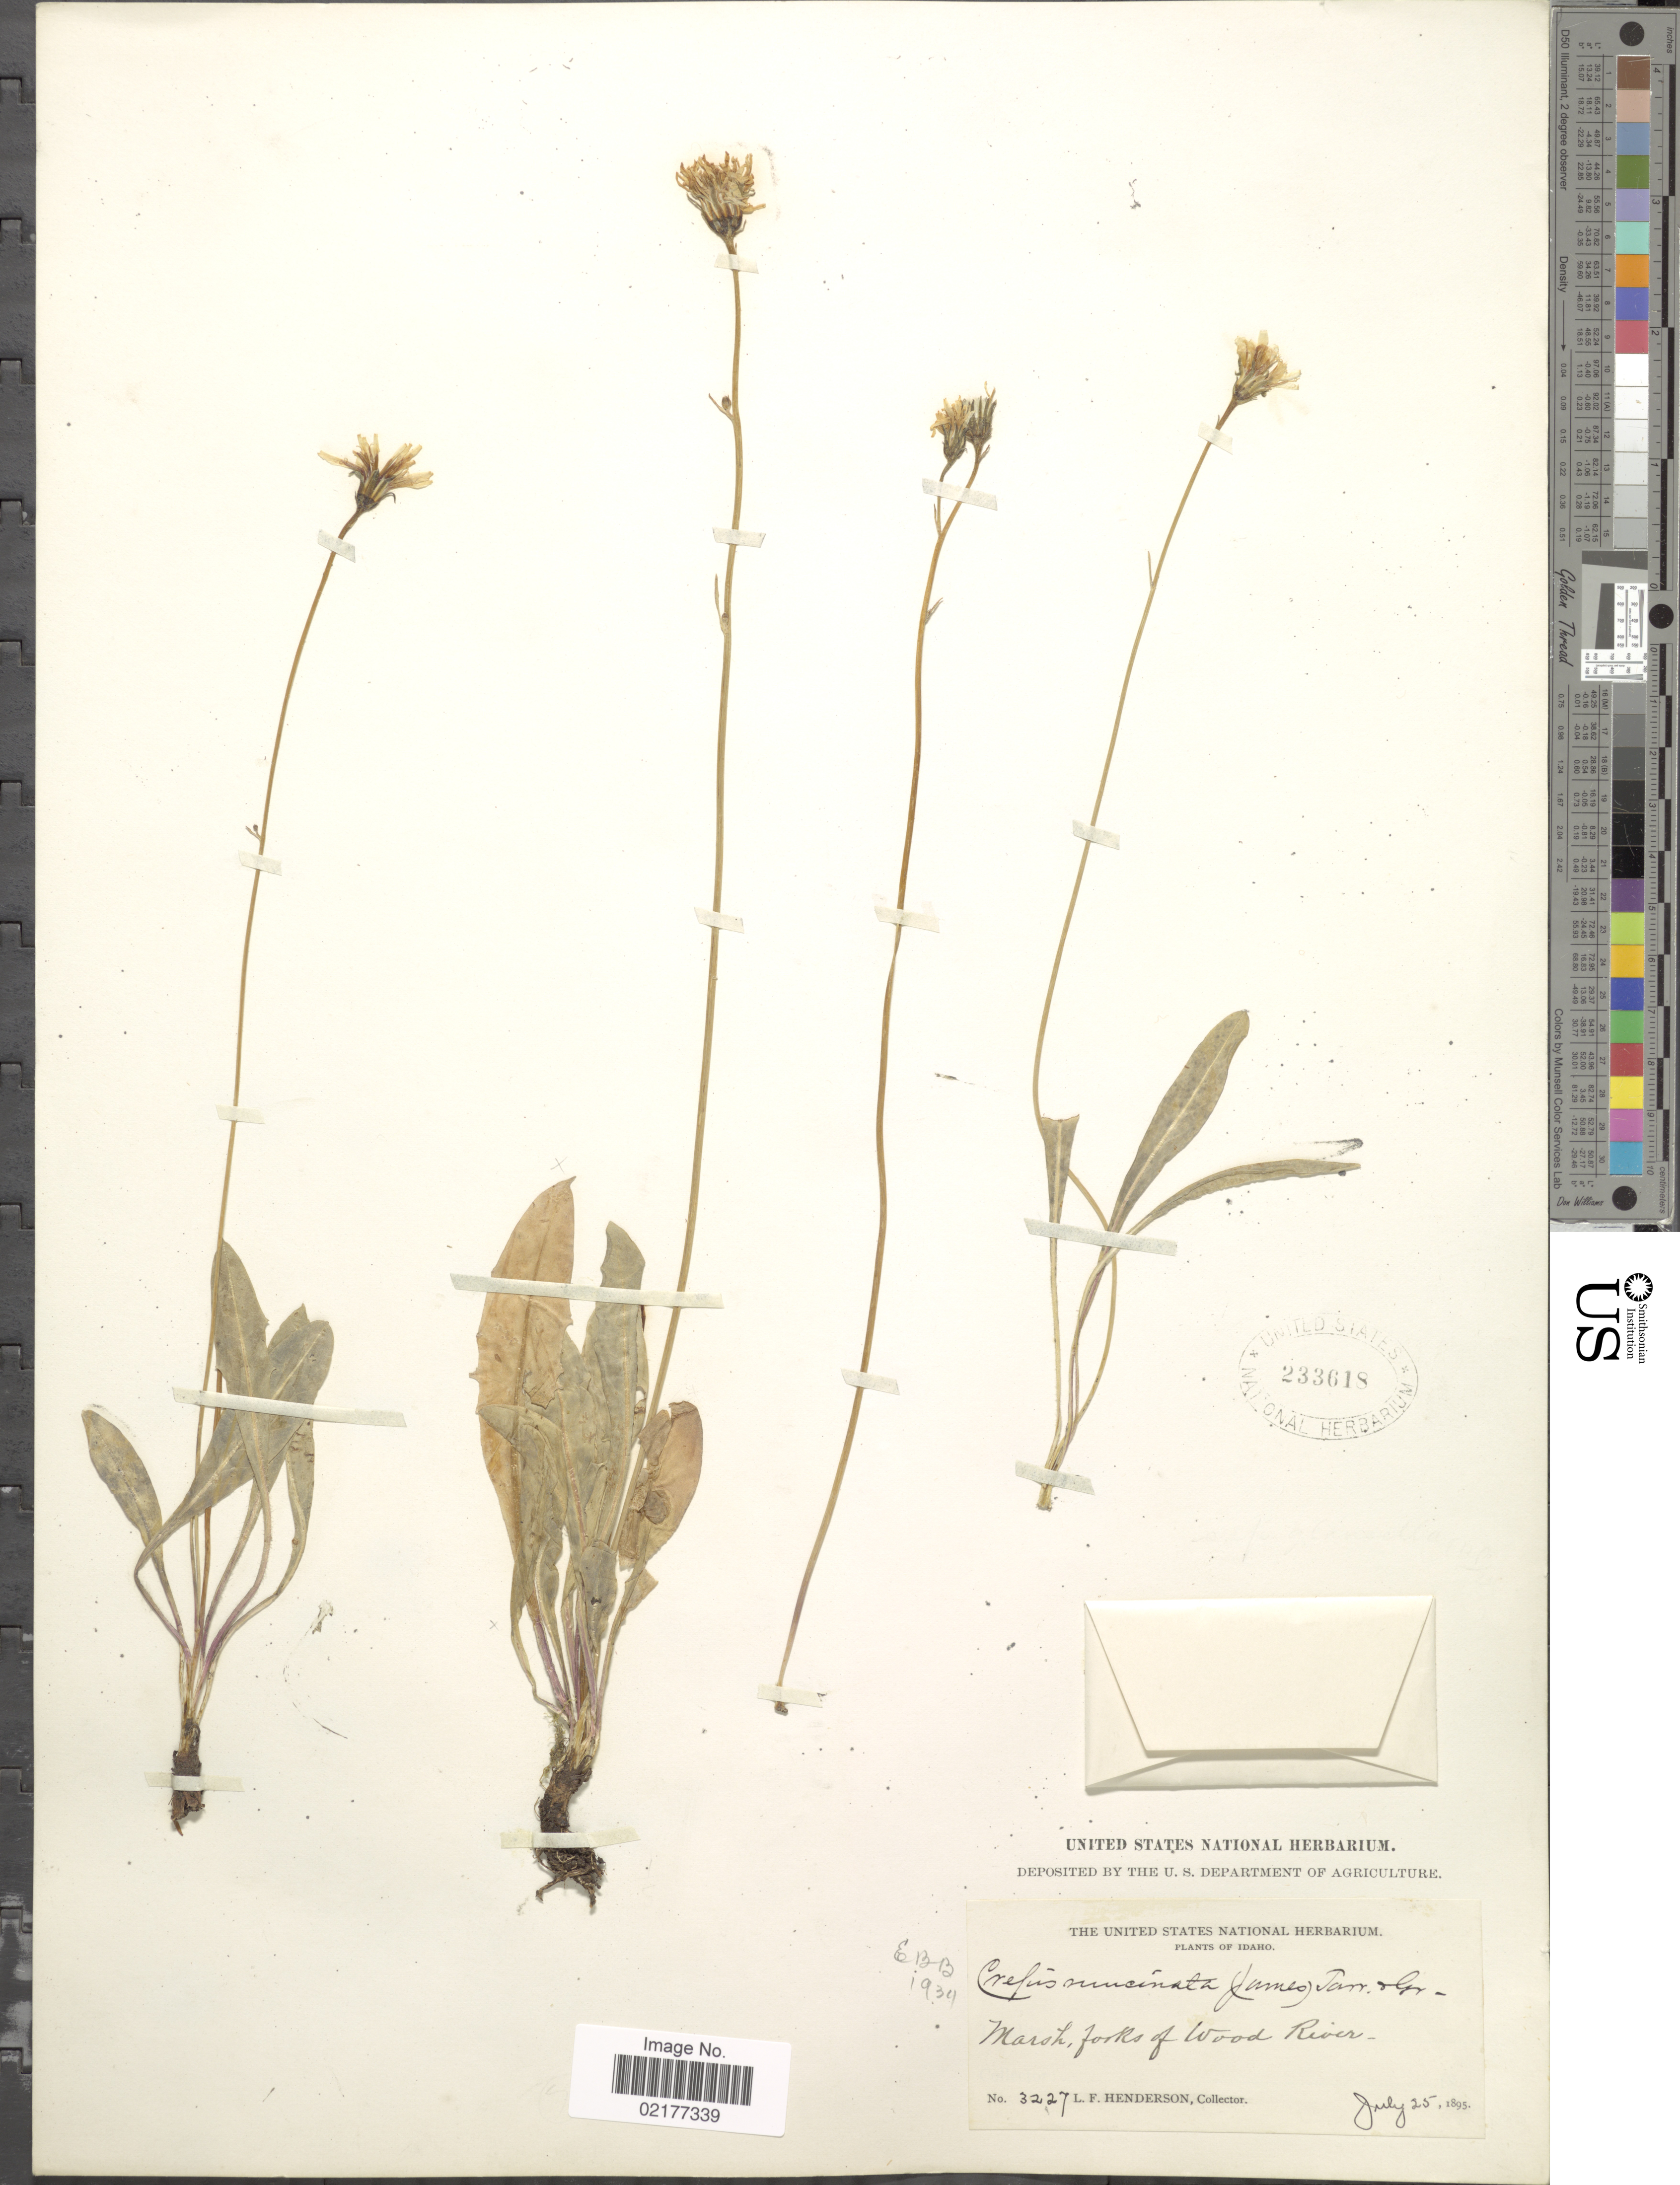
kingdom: Plantae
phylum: Tracheophyta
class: Magnoliopsida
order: Asterales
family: Asteraceae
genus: Crepis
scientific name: Crepis runcinata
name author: Torr. & A. Gray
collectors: L. Henderson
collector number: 3227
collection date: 1895-07-25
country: United States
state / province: Idaho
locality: Marsh, Forks of Wood River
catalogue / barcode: US 233618